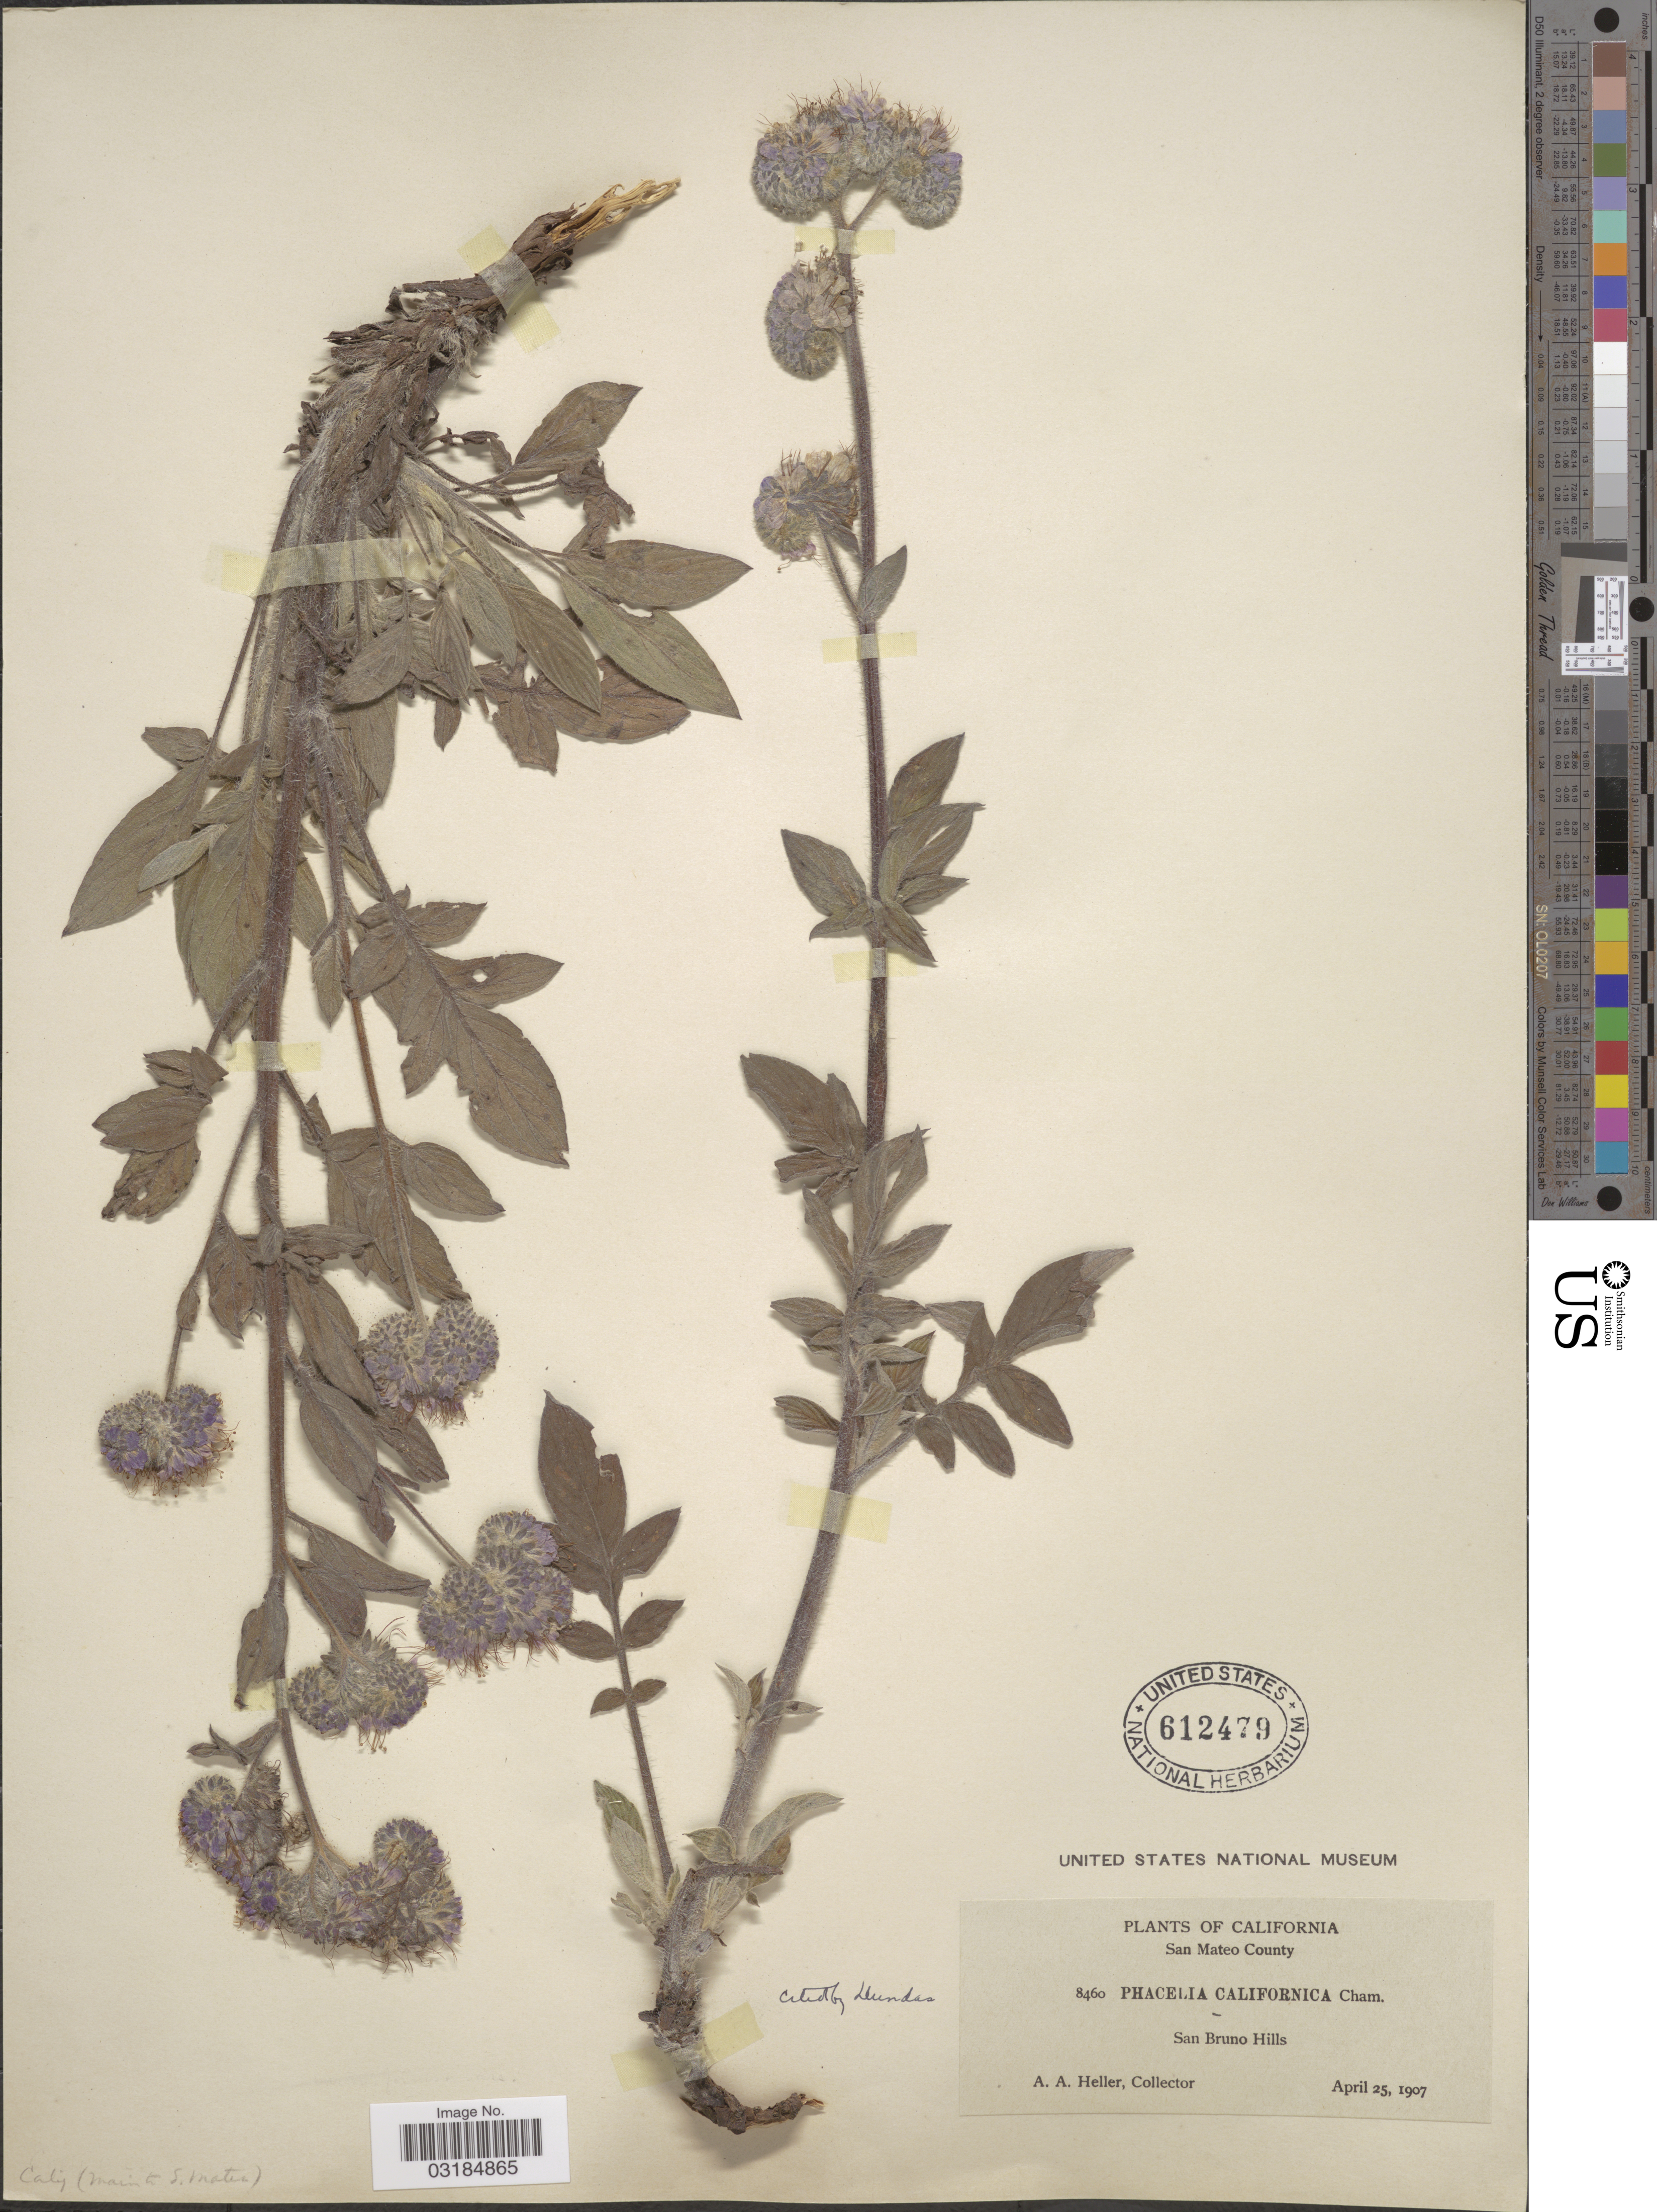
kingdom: Plantae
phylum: Tracheophyta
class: Magnoliopsida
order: Boraginales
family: Hydrophyllaceae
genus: Phacelia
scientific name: Phacelia californica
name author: Cham.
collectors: A. A. Heller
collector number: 8460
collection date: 1907-04-25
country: United States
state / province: California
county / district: San Mateo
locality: San Mateo County, San Bruno Hills.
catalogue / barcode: US 612479